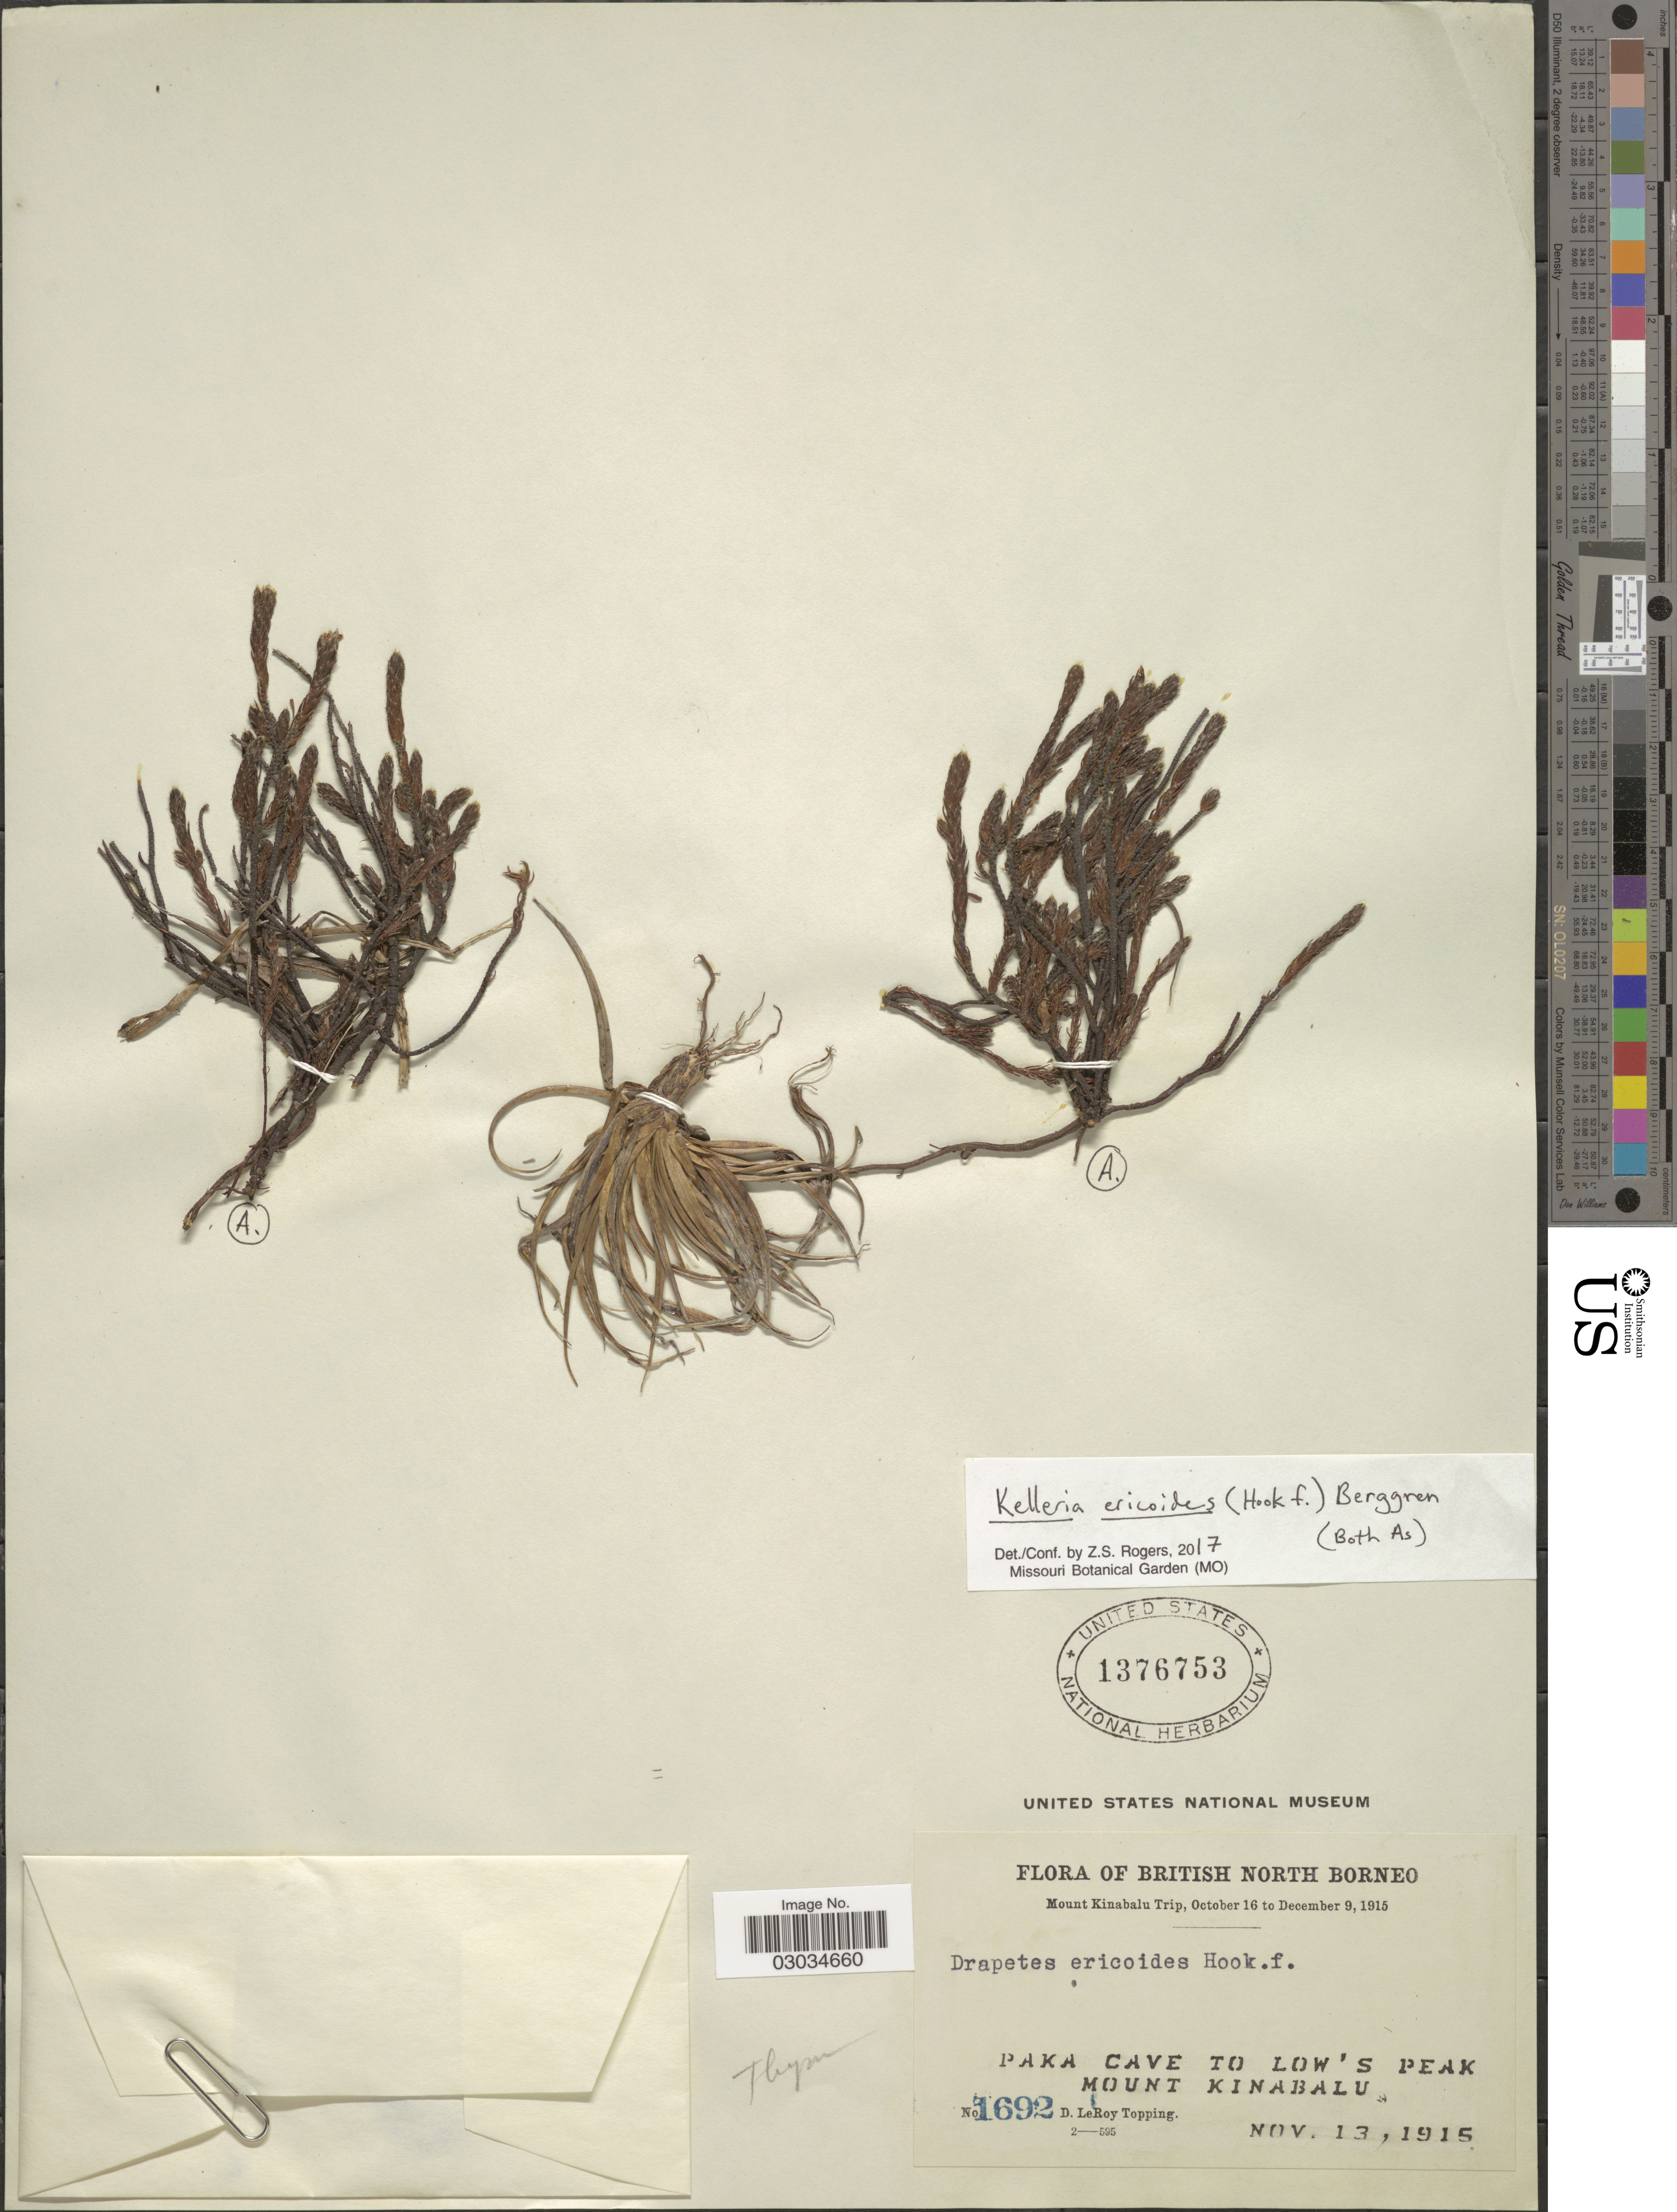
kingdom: Plantae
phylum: Tracheophyta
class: Magnoliopsida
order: Malvales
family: Thymelaeaceae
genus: Kelleria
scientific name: Kelleria ericoides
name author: (Hook. f.) Berggr.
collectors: D. L. Topping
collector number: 1692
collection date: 1915-11-13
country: Malaysia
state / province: Sabah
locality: British North Borneo. Paka Cave to Low's Peak. Mount Kinabalu.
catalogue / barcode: US 1376753